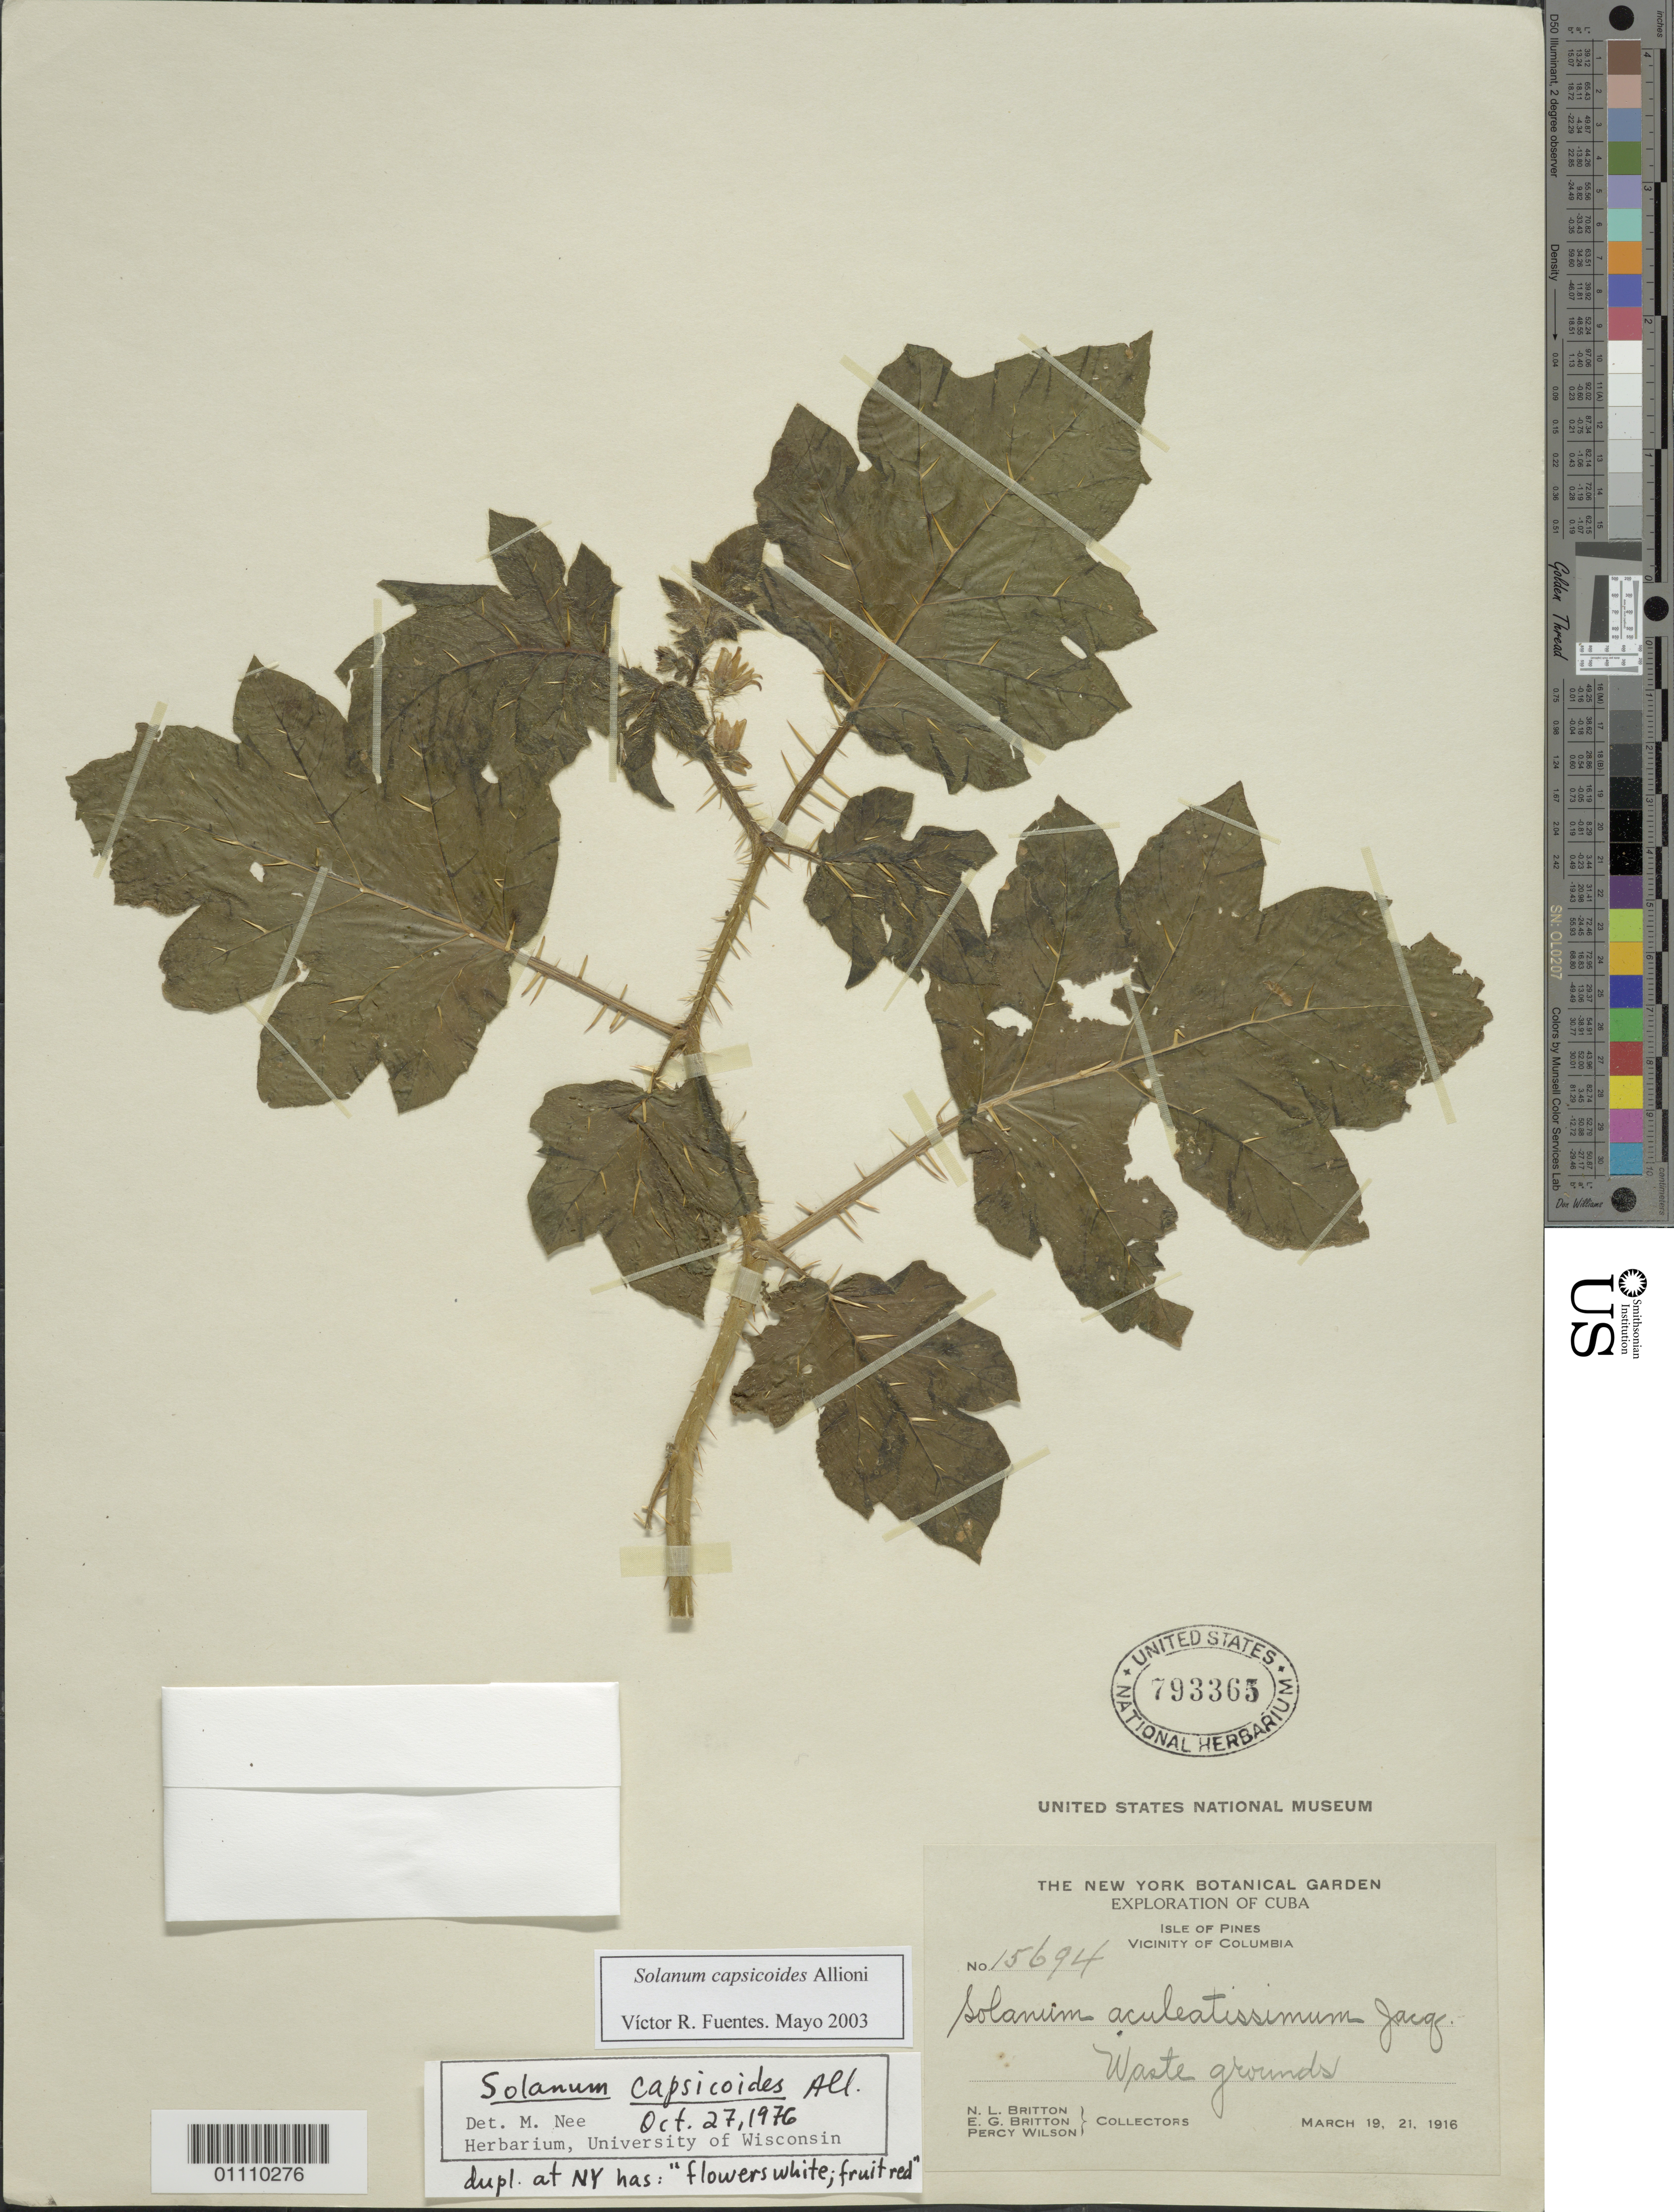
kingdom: Plantae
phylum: Tracheophyta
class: Magnoliopsida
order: Solanales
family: Solanaceae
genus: Solanum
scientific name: Solanum capsicoides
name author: All.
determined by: Fuentes, V. R.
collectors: N. Britton, E. G. Britton & P. Wilson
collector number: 15694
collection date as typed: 19 Mar 1916 and 21 Mar 1916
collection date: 1916-03-19,1916-03-21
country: Cuba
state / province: Isla de La Juventud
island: Isla de la Juventud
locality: Columbia vicinity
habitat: Waste grounds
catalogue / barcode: US 793365